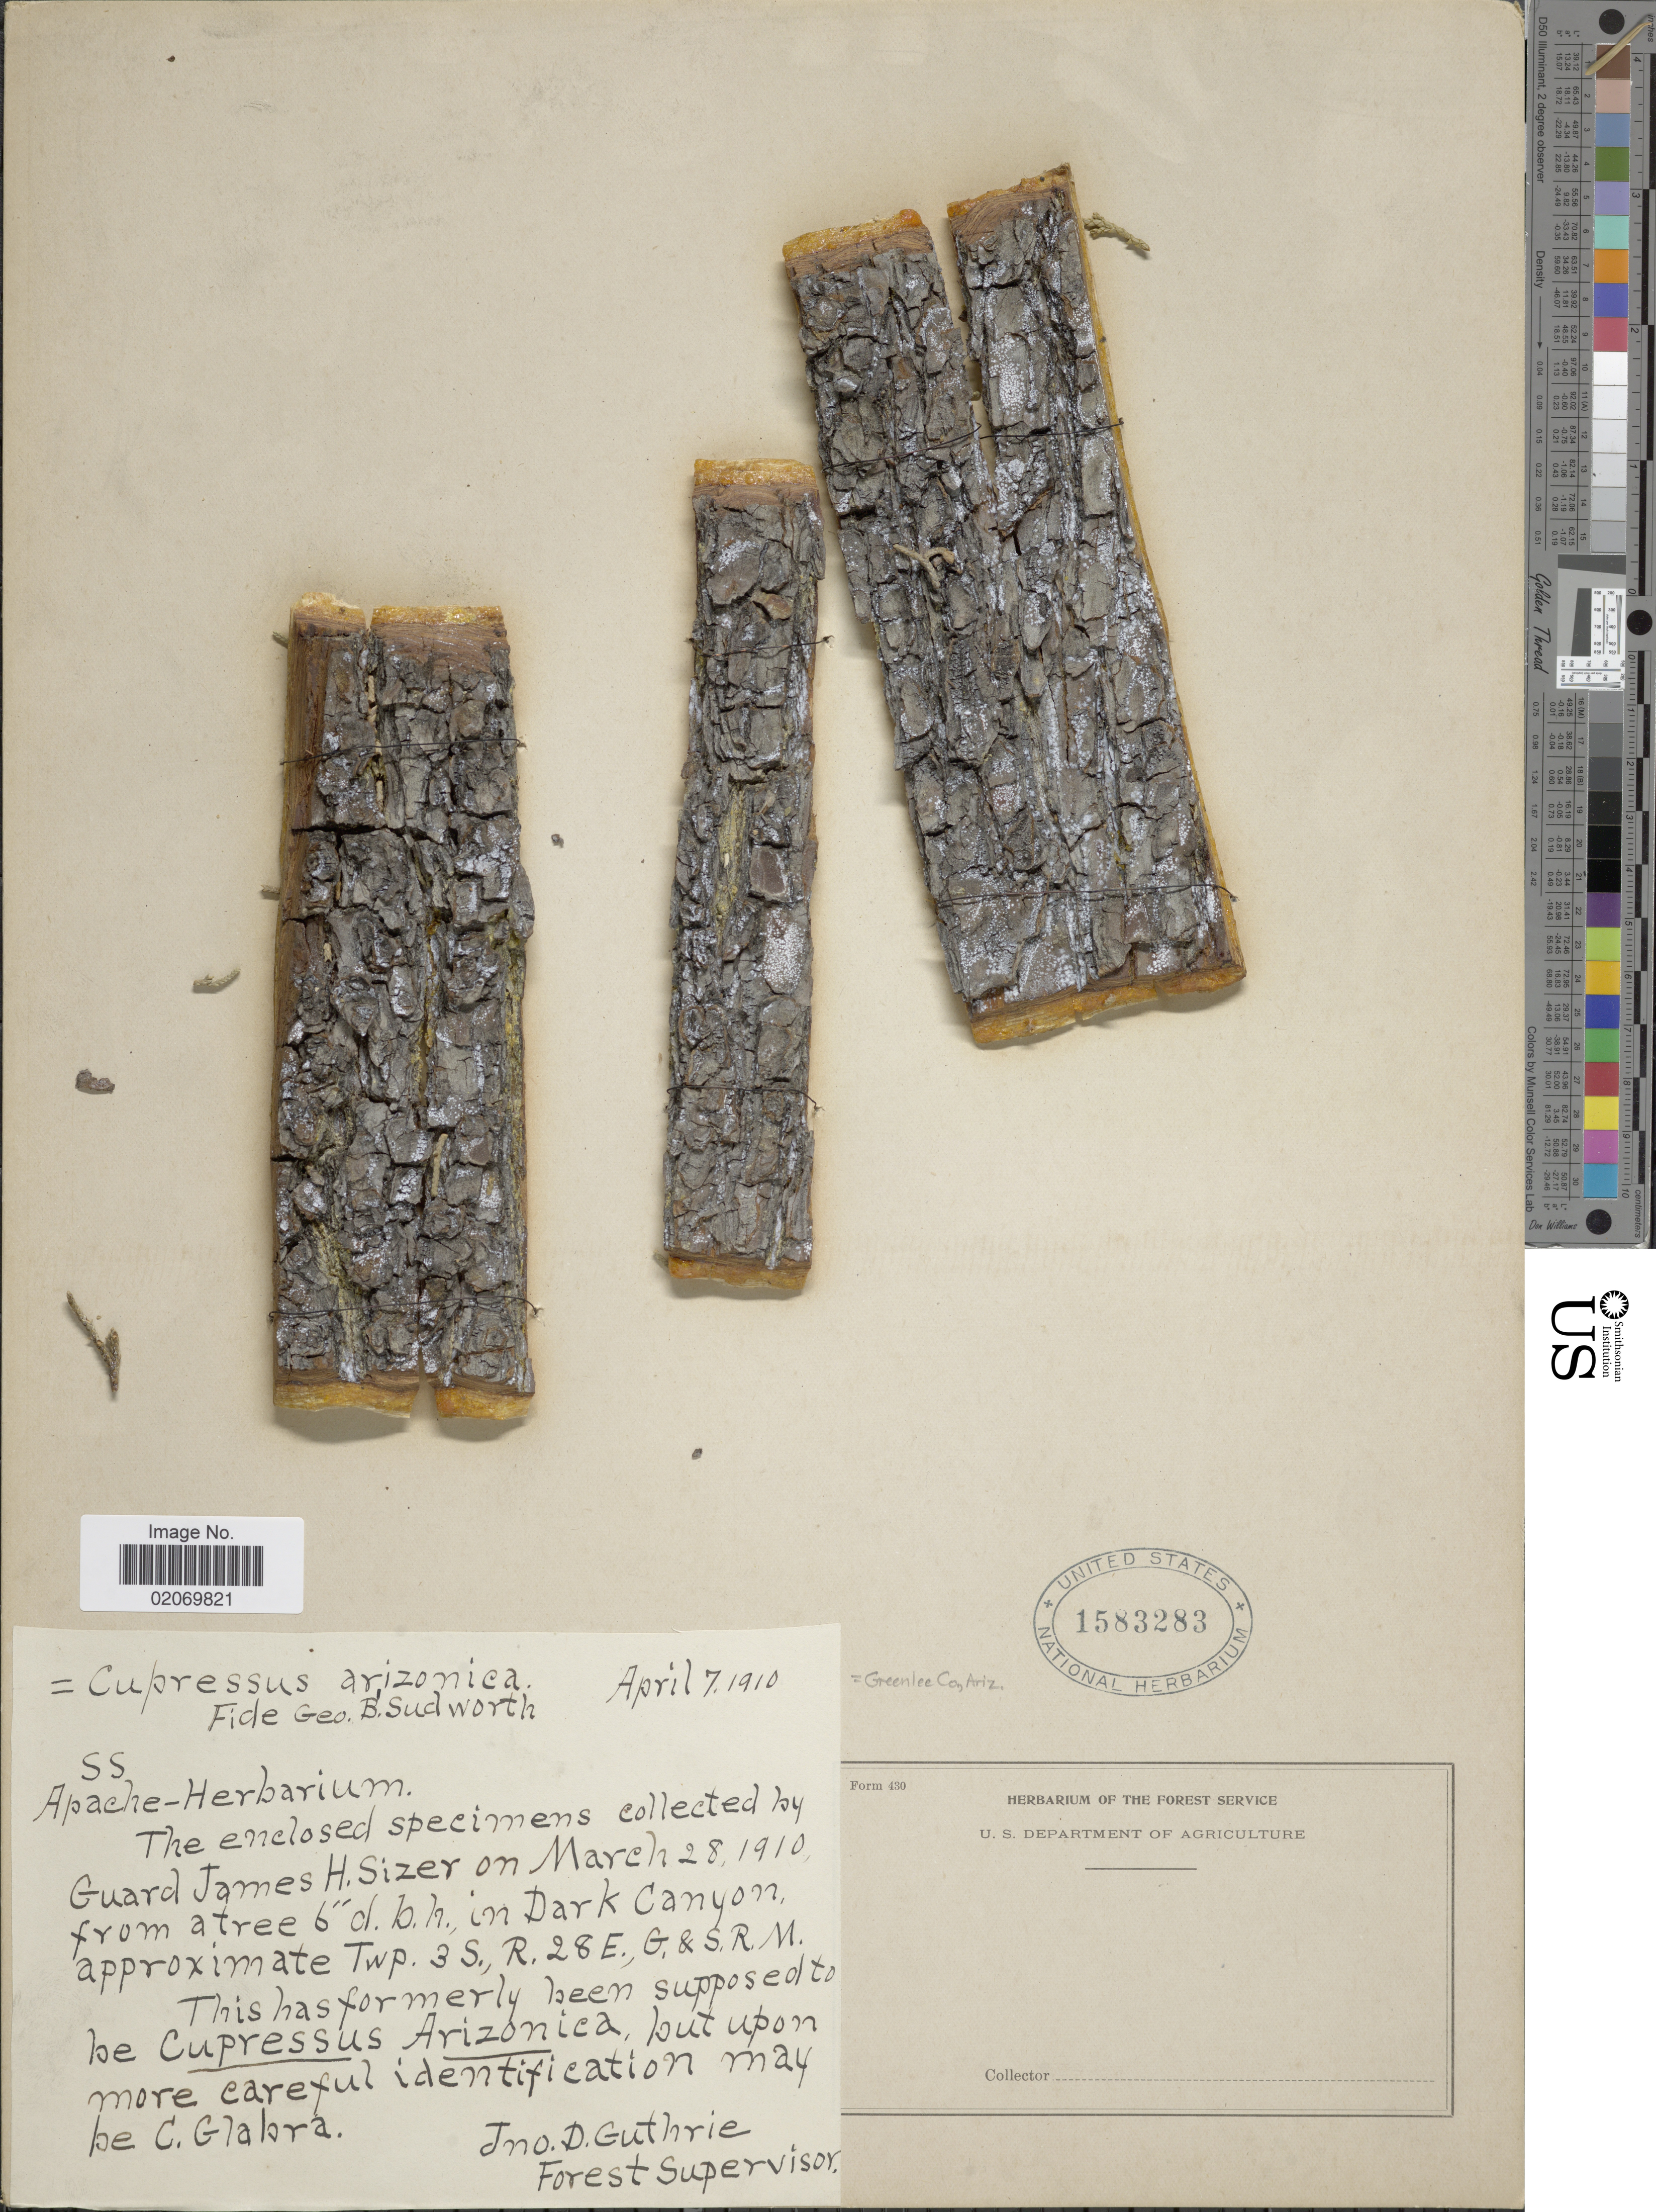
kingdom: Plantae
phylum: Tracheophyta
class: Pinopsida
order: Pinales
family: Cupressaceae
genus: Hesperocyparis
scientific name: Hesperocyparis arizonica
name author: (Greene) Bartel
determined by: (US) Smithsonian Institution - National Museum of Natural History - Department of Botany (UNITED STATES)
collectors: J. Guthrie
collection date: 1910-04-07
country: United States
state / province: Arizona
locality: Greenlee Co, in Dark Canyon approximate Twp 3S., R28E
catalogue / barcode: US 1583283